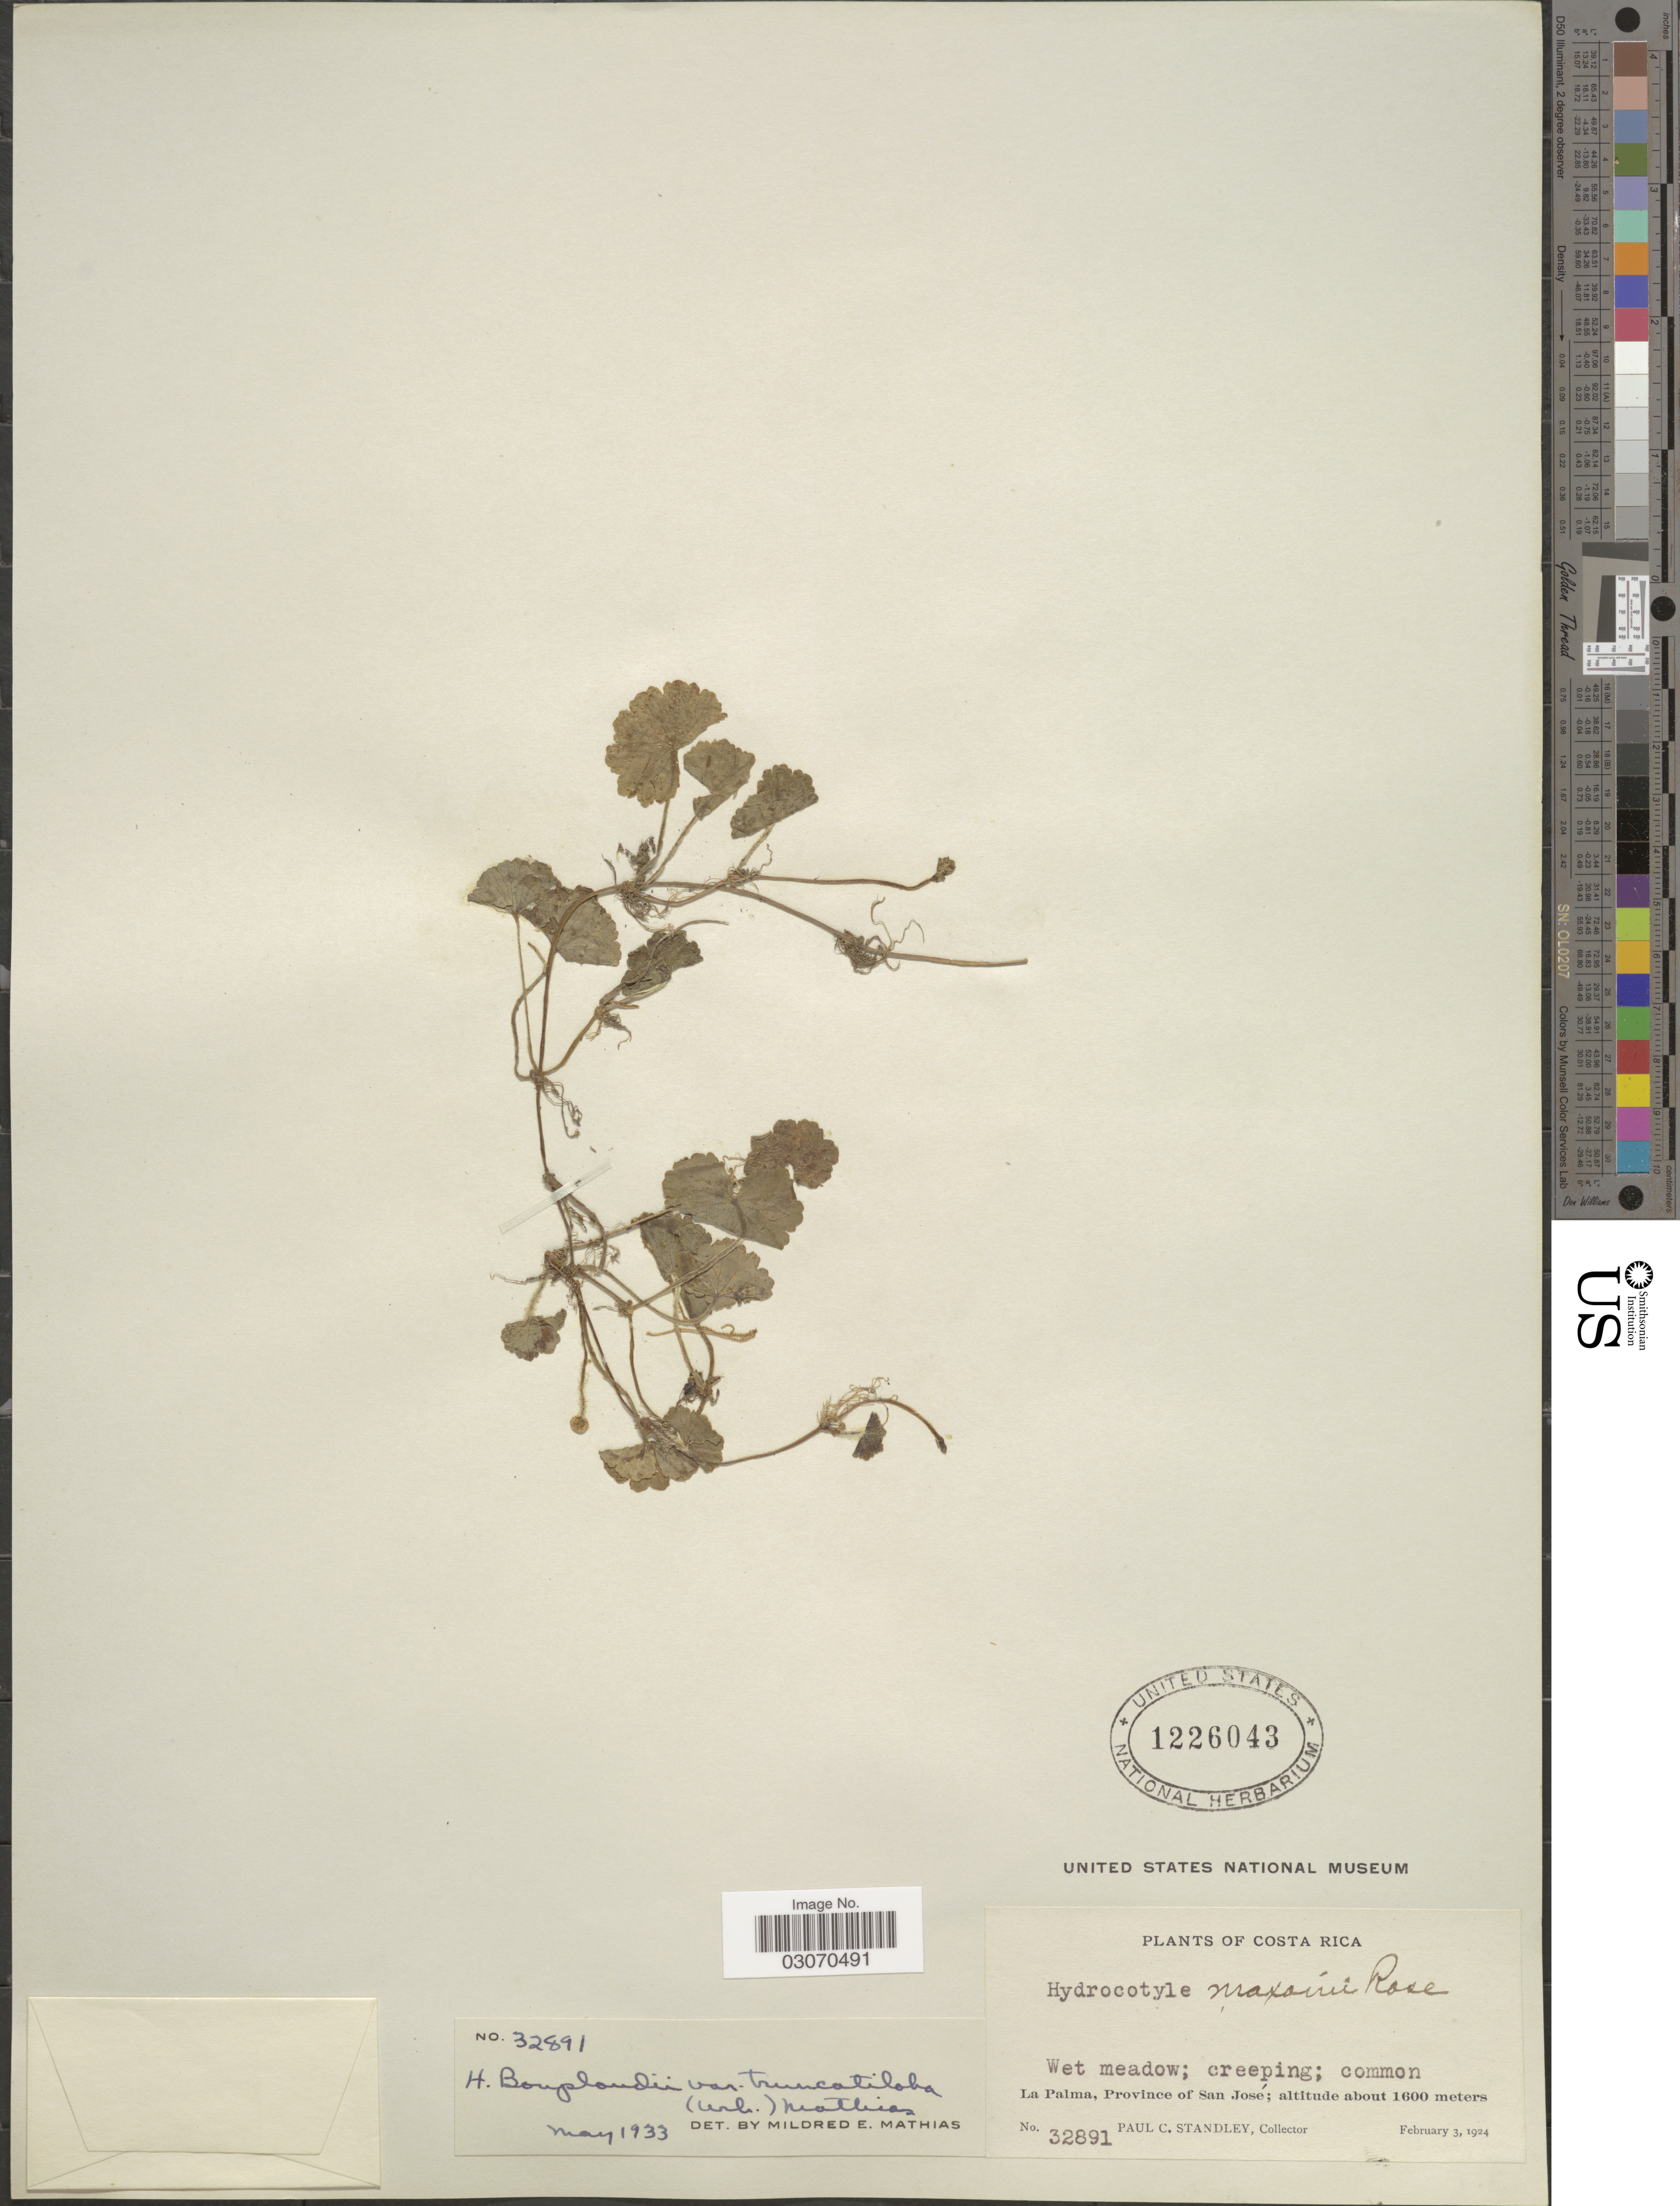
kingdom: Plantae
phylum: Tracheophyta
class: Magnoliopsida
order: Apiales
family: Araliaceae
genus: Hydrocotyle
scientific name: Hydrocotyle leucocephala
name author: Cham. & Schltdl.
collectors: P. C. Standley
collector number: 32891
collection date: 1924-02-03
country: Costa Rica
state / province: San José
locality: La Palma.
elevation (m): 1600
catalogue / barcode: US 1226043